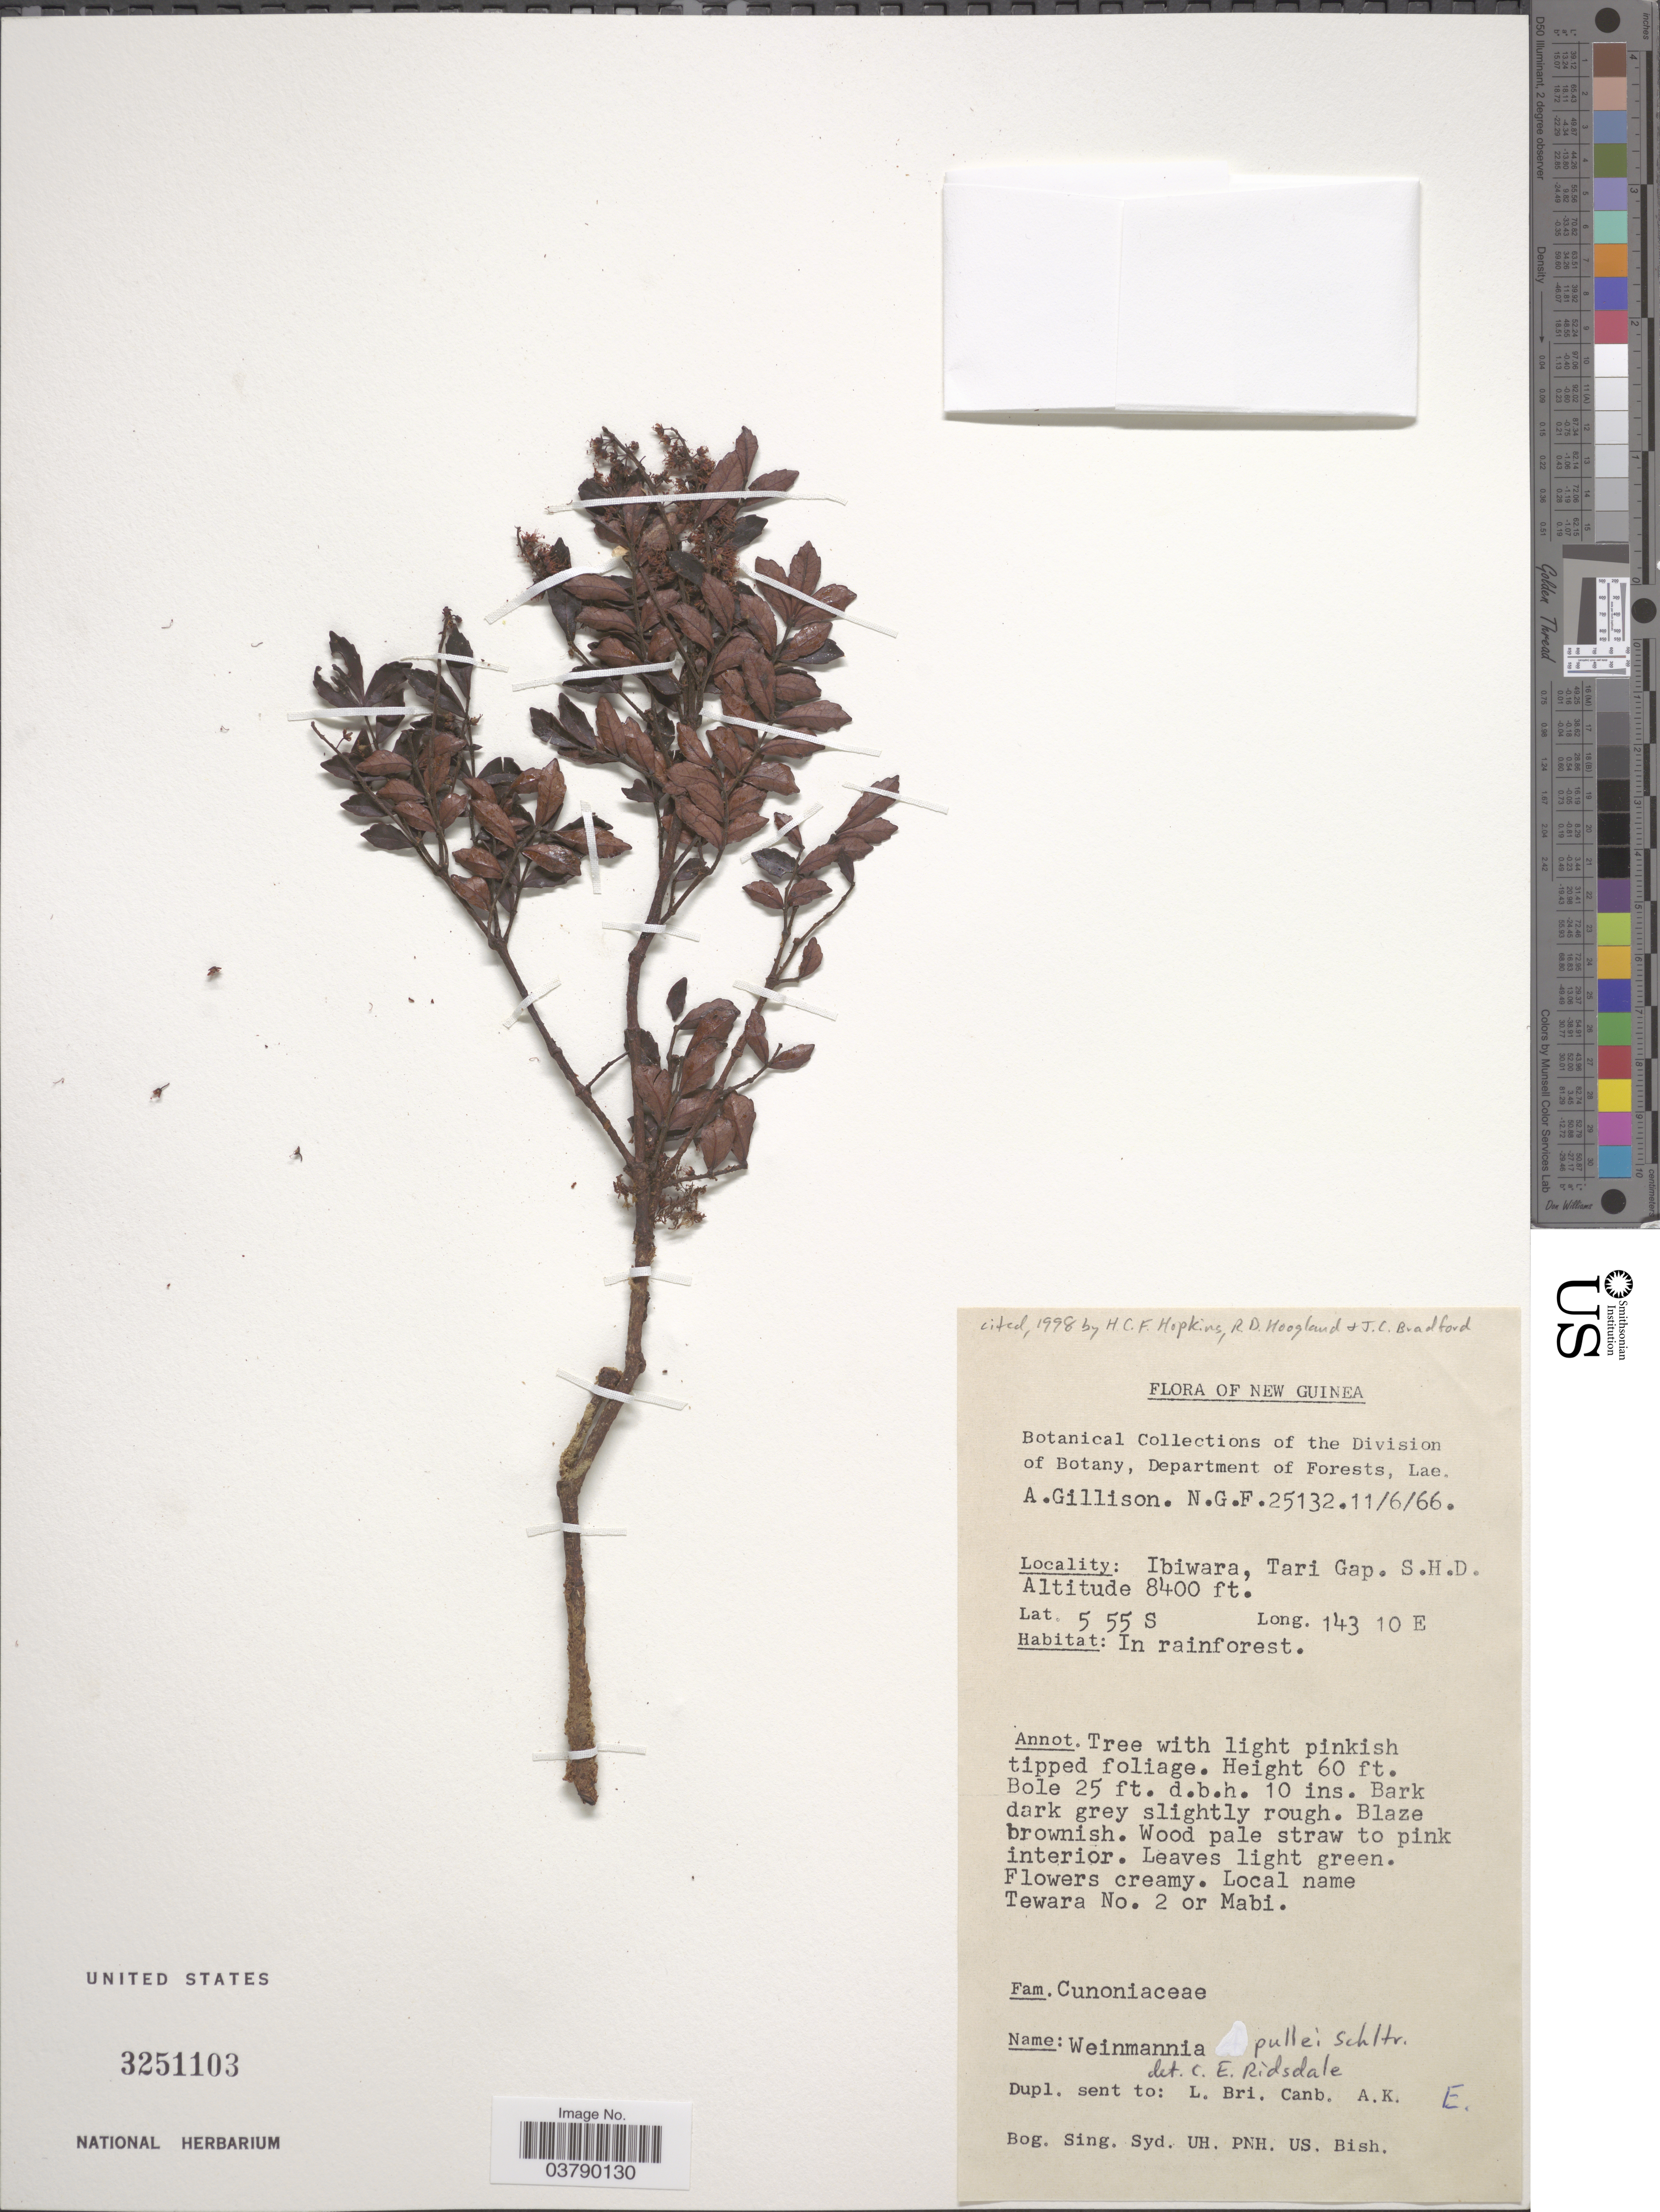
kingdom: Plantae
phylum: Tracheophyta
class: Magnoliopsida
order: Oxalidales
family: Cunoniaceae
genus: Pterophylla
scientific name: Pterophylla pullei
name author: (Schltr.) Pillon & H.C. Hopkins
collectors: A. Gillison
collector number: NGF 25132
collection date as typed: Transcribed d/m/y: 11/6/66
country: Papua New Guinea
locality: New Guinea. Ibiwara, Tari Gap. S.H.D.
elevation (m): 2560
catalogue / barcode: US 3251103